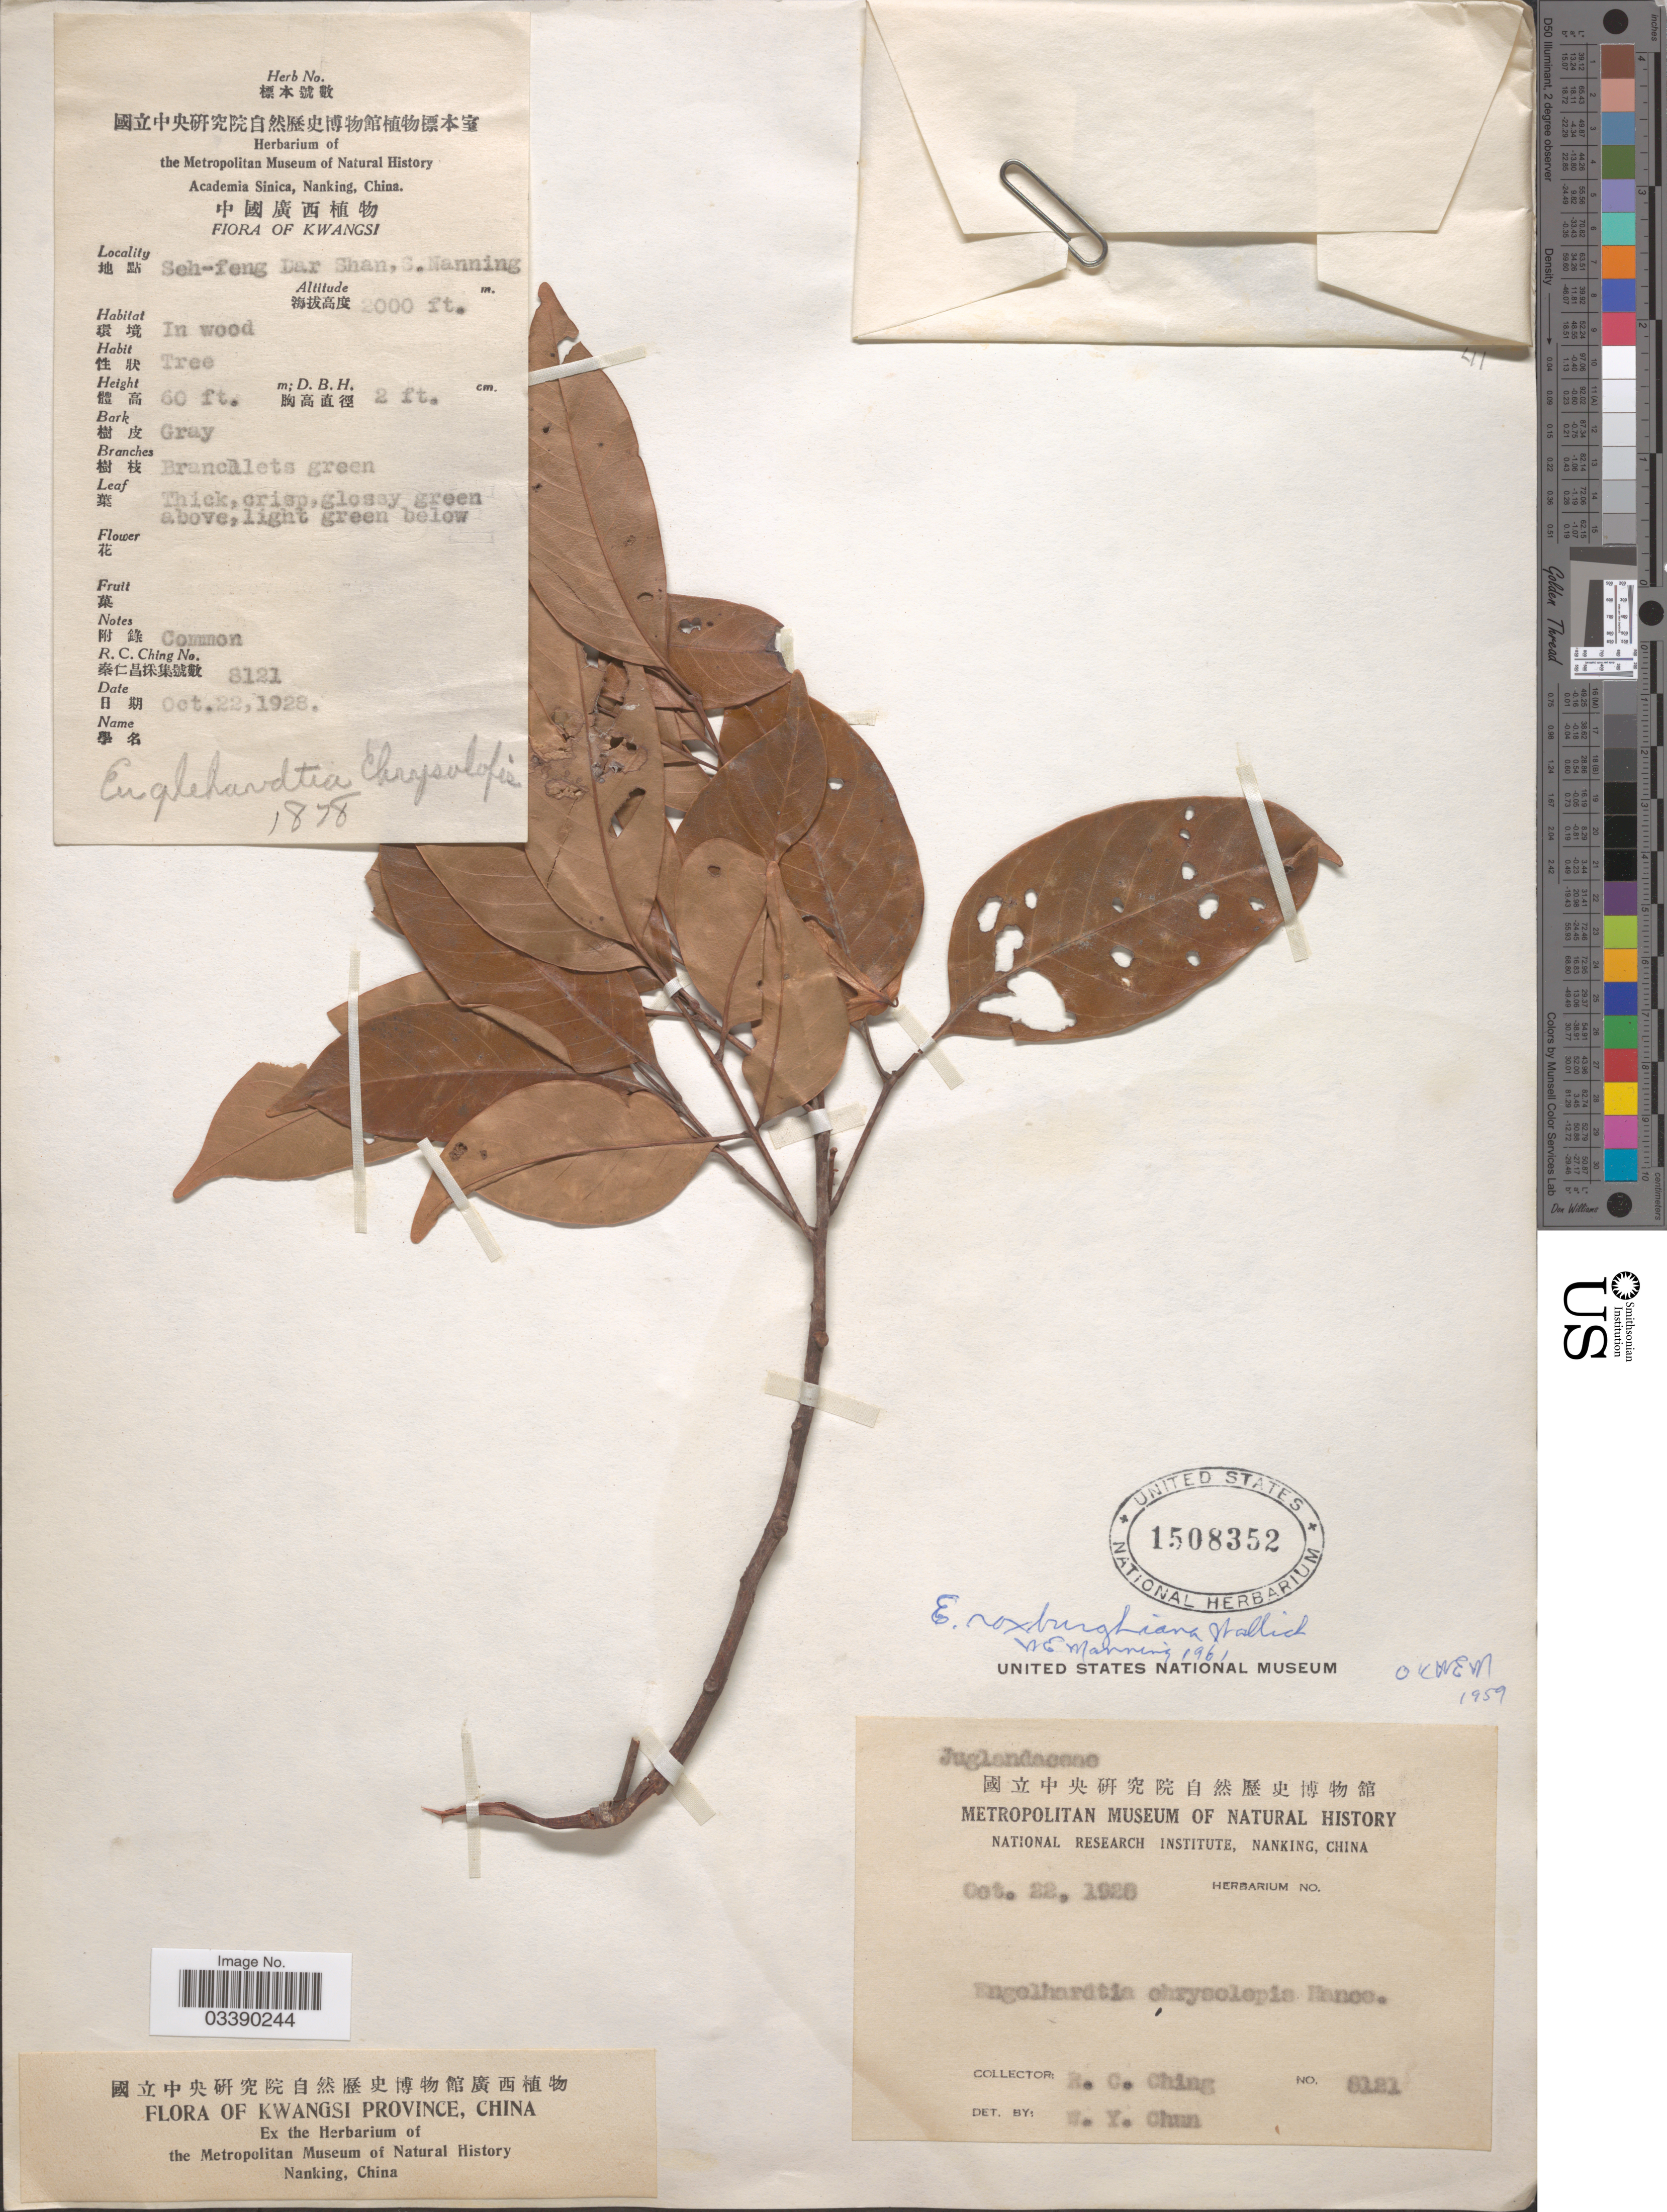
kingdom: Plantae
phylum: Tracheophyta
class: Magnoliopsida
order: Fagales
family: Juglandaceae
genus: Engelhardia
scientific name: Engelhardia roxburghiana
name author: Lindl.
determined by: Strong, M. T., (US), Smithsonian Institution - National Museum of Natural History (UNITED STATES)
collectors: R. C. Ching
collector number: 8121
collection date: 1928-10-22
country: China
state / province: Guangxi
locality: Kwangsi Province. Seh-feng Dar Shan, S. Nanning.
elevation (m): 610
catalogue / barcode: US 1508352